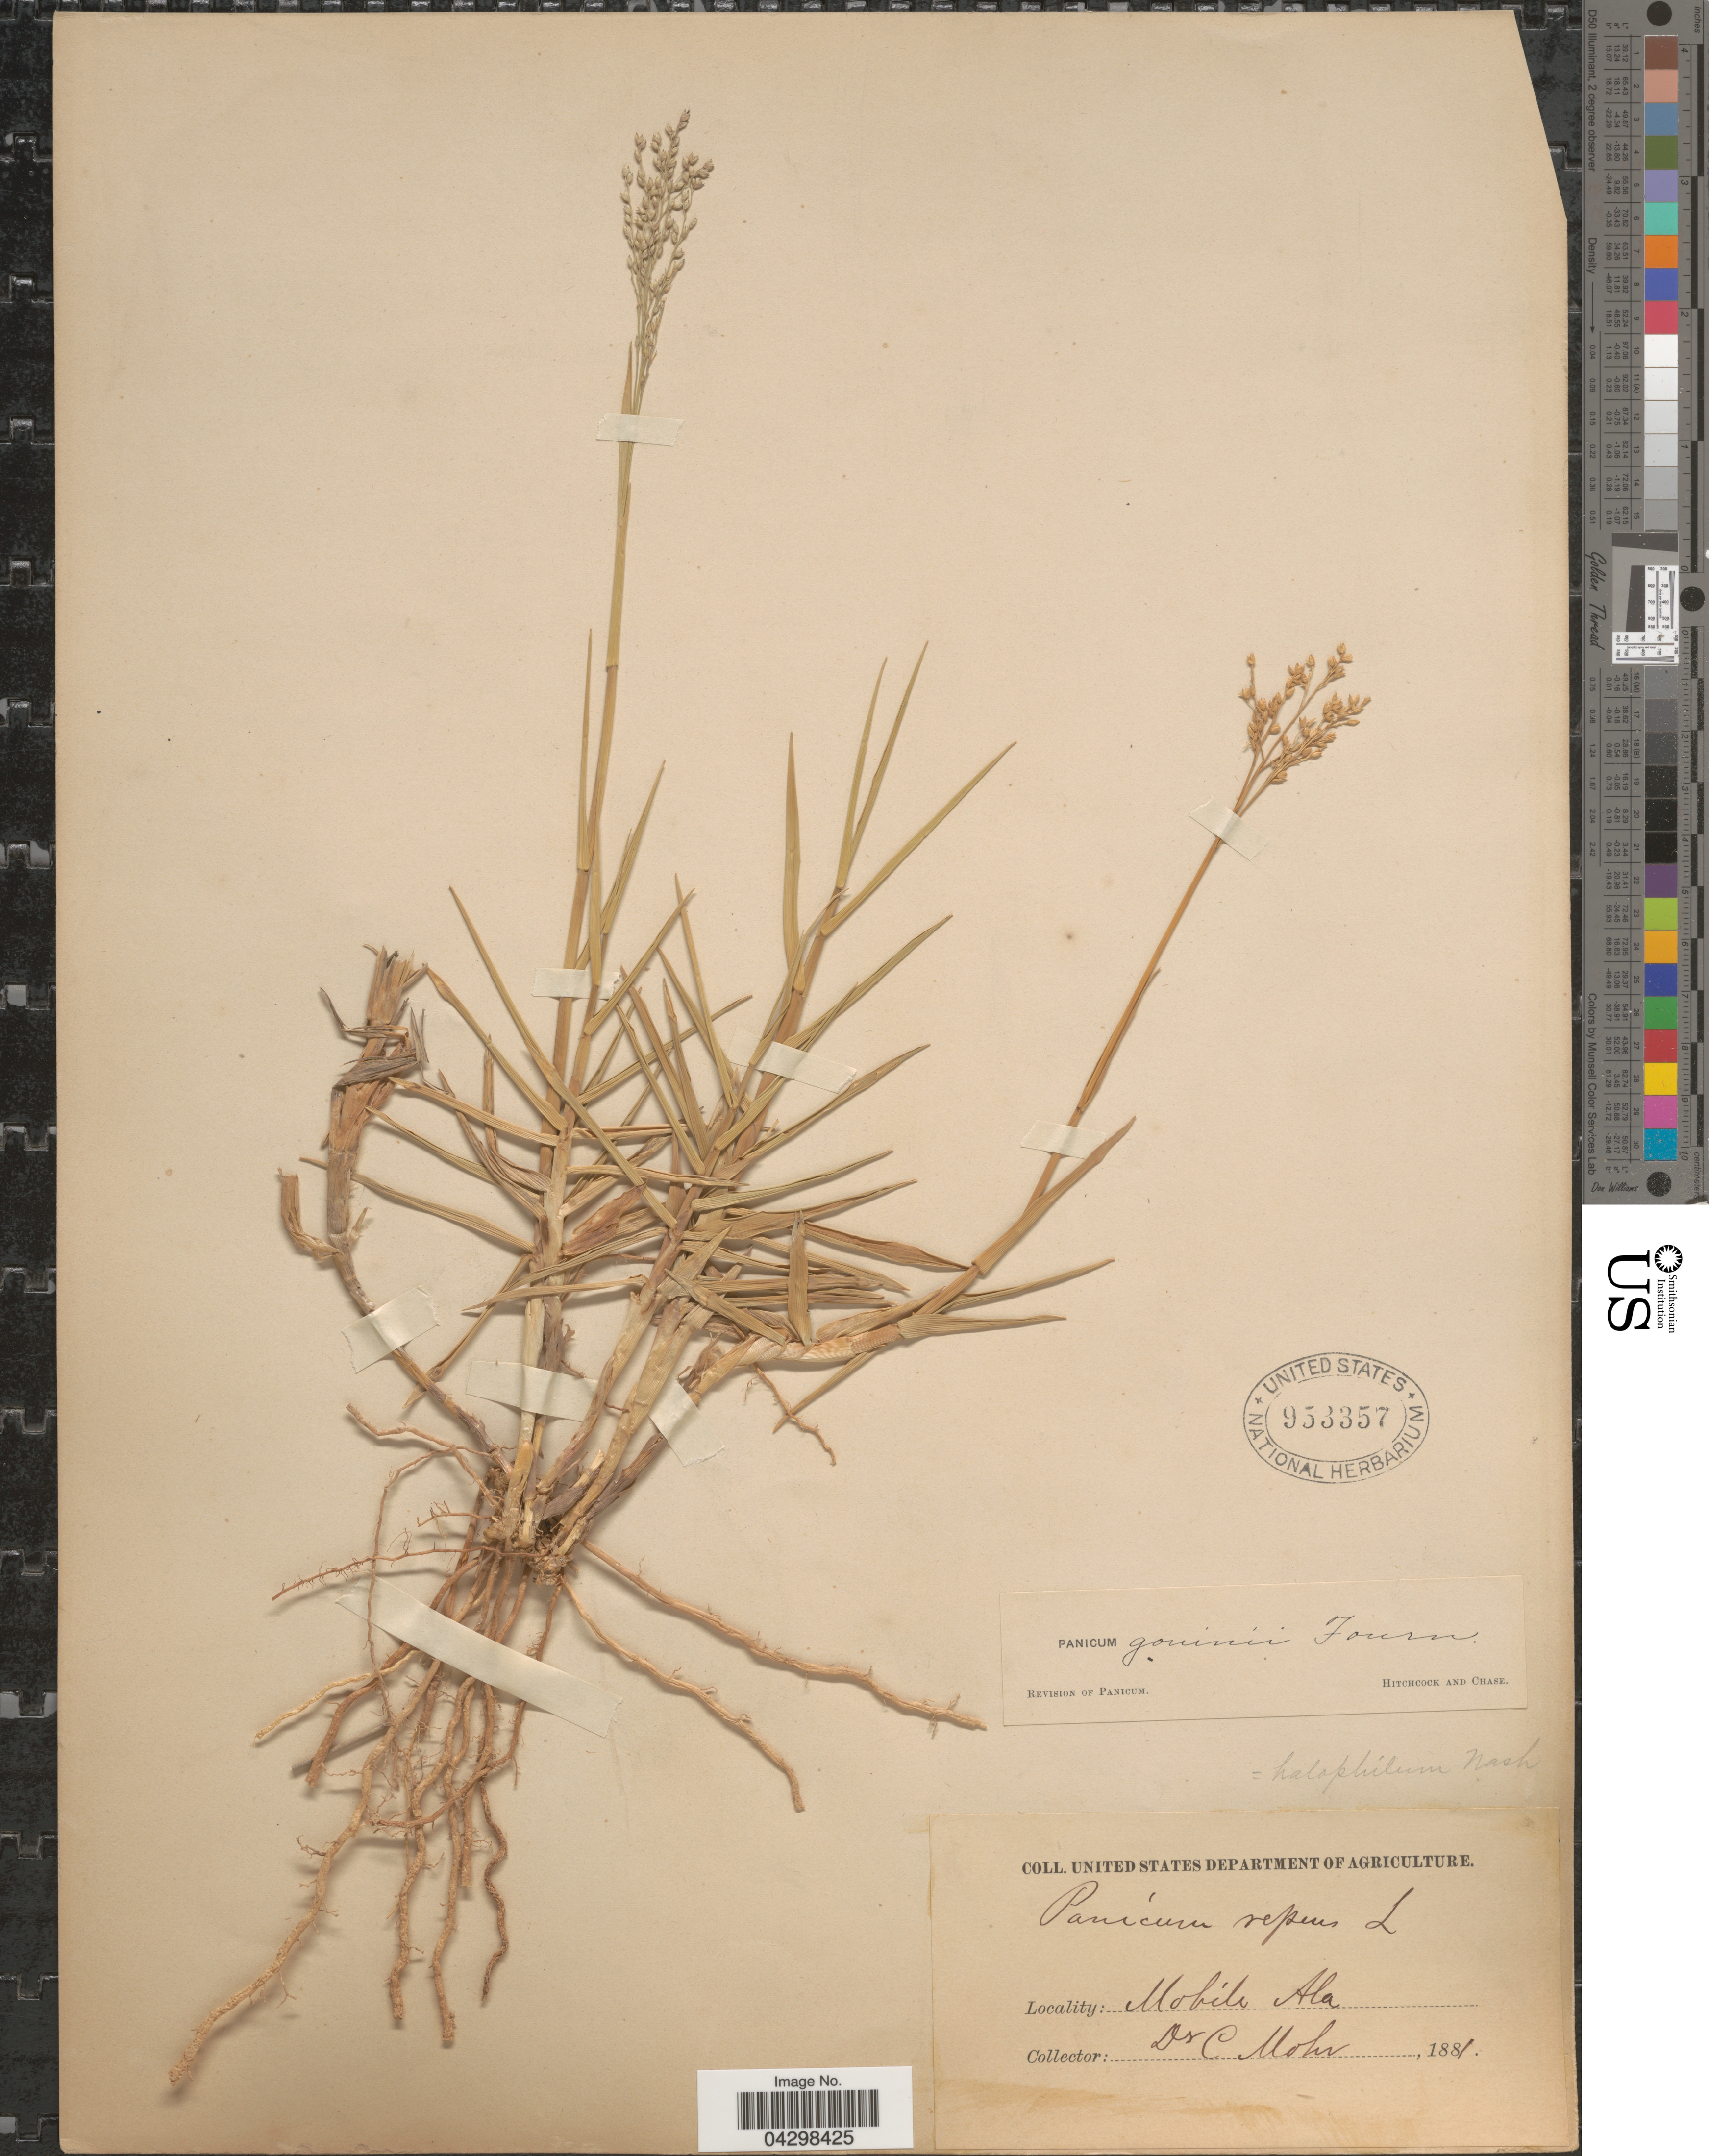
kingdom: Plantae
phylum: Tracheophyta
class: Liliopsida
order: Poales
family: Poaceae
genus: Panicum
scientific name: Panicum gouinii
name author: E. Fourn.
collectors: C. T. Mohr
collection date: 1881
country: United States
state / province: Alabama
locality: Mobile.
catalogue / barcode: US 953357